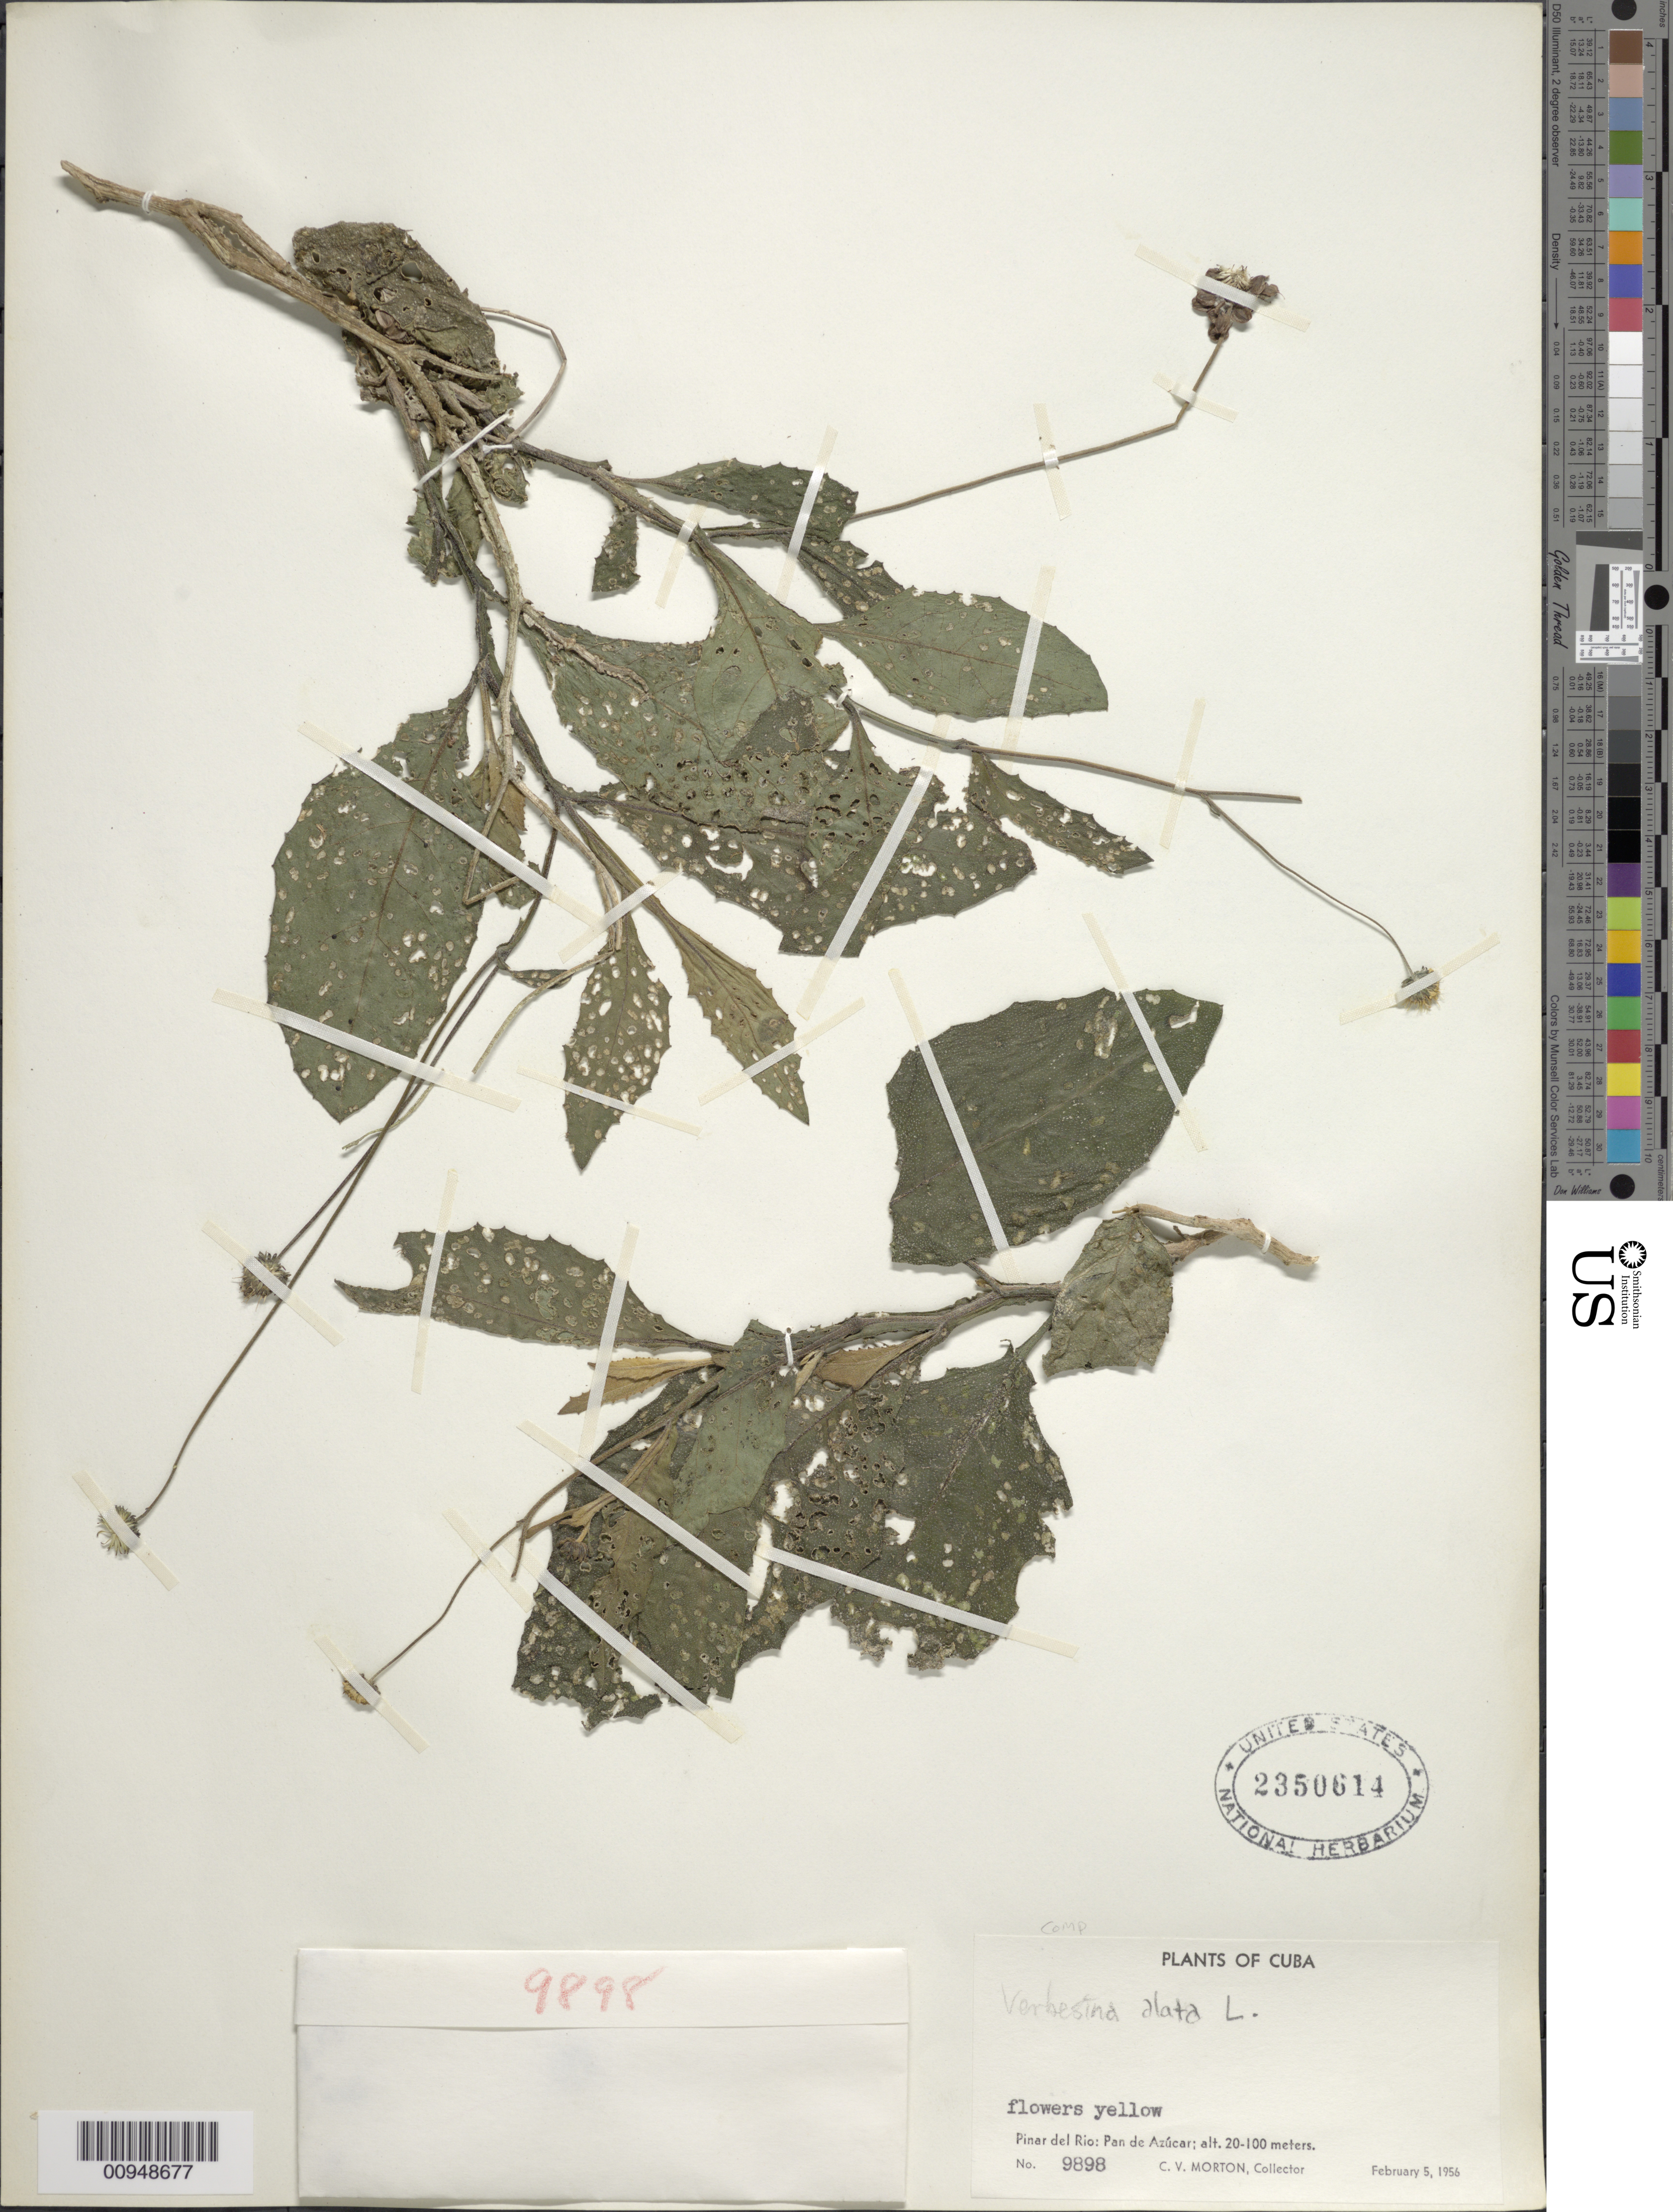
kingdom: Plantae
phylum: Tracheophyta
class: Magnoliopsida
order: Asterales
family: Asteraceae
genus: Verbesina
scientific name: Verbesina alata var. alata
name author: L.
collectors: C. V. Morton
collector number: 9898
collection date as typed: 05 Feb 1956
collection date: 1956-02-05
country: Cuba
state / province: Pinar del Rio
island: Cuba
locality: Pan de Azúcar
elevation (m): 20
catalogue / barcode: US 2350614